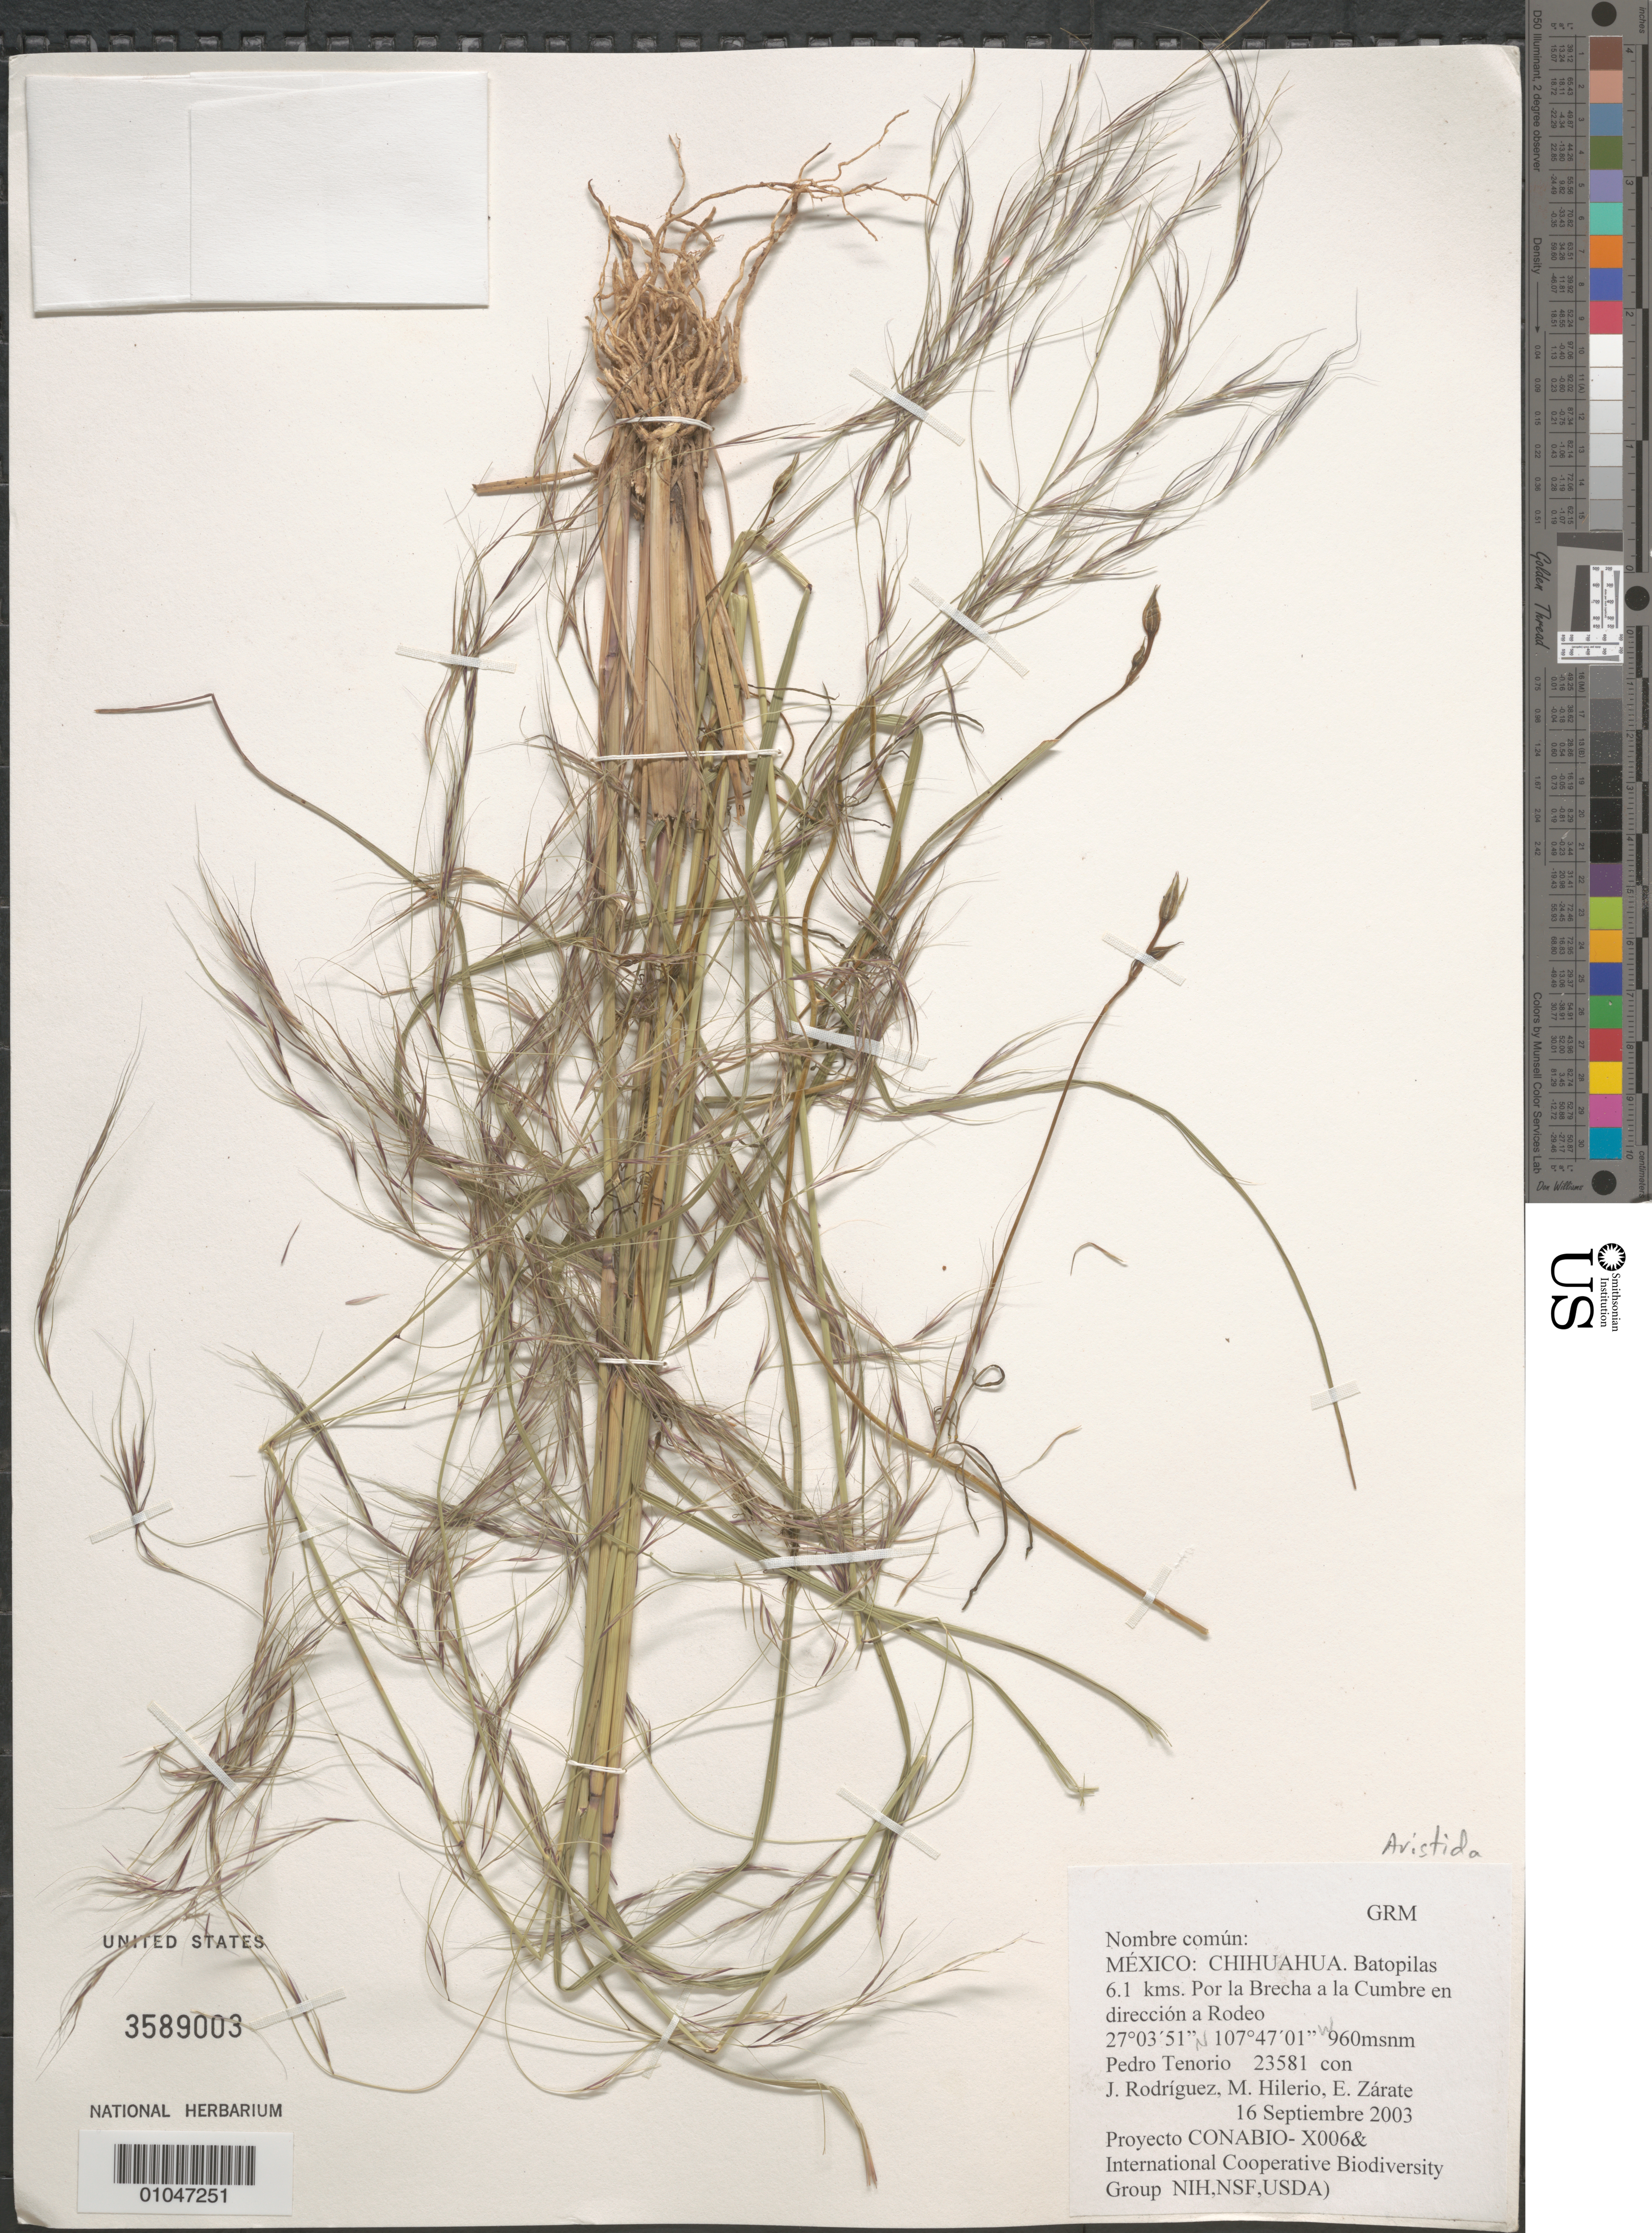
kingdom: Plantae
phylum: Tracheophyta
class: Liliopsida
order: Poales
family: Poaceae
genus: Aristida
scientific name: Aristida sp.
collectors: P. Tenorio L., M. Hilerio & E. Zárate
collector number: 23581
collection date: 2003-09-16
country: Mexico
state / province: Chihuahua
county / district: Batopilas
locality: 6.1 km por la Brecha a la Cumbre en direccion a Rodeo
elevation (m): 960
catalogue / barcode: US 3589003